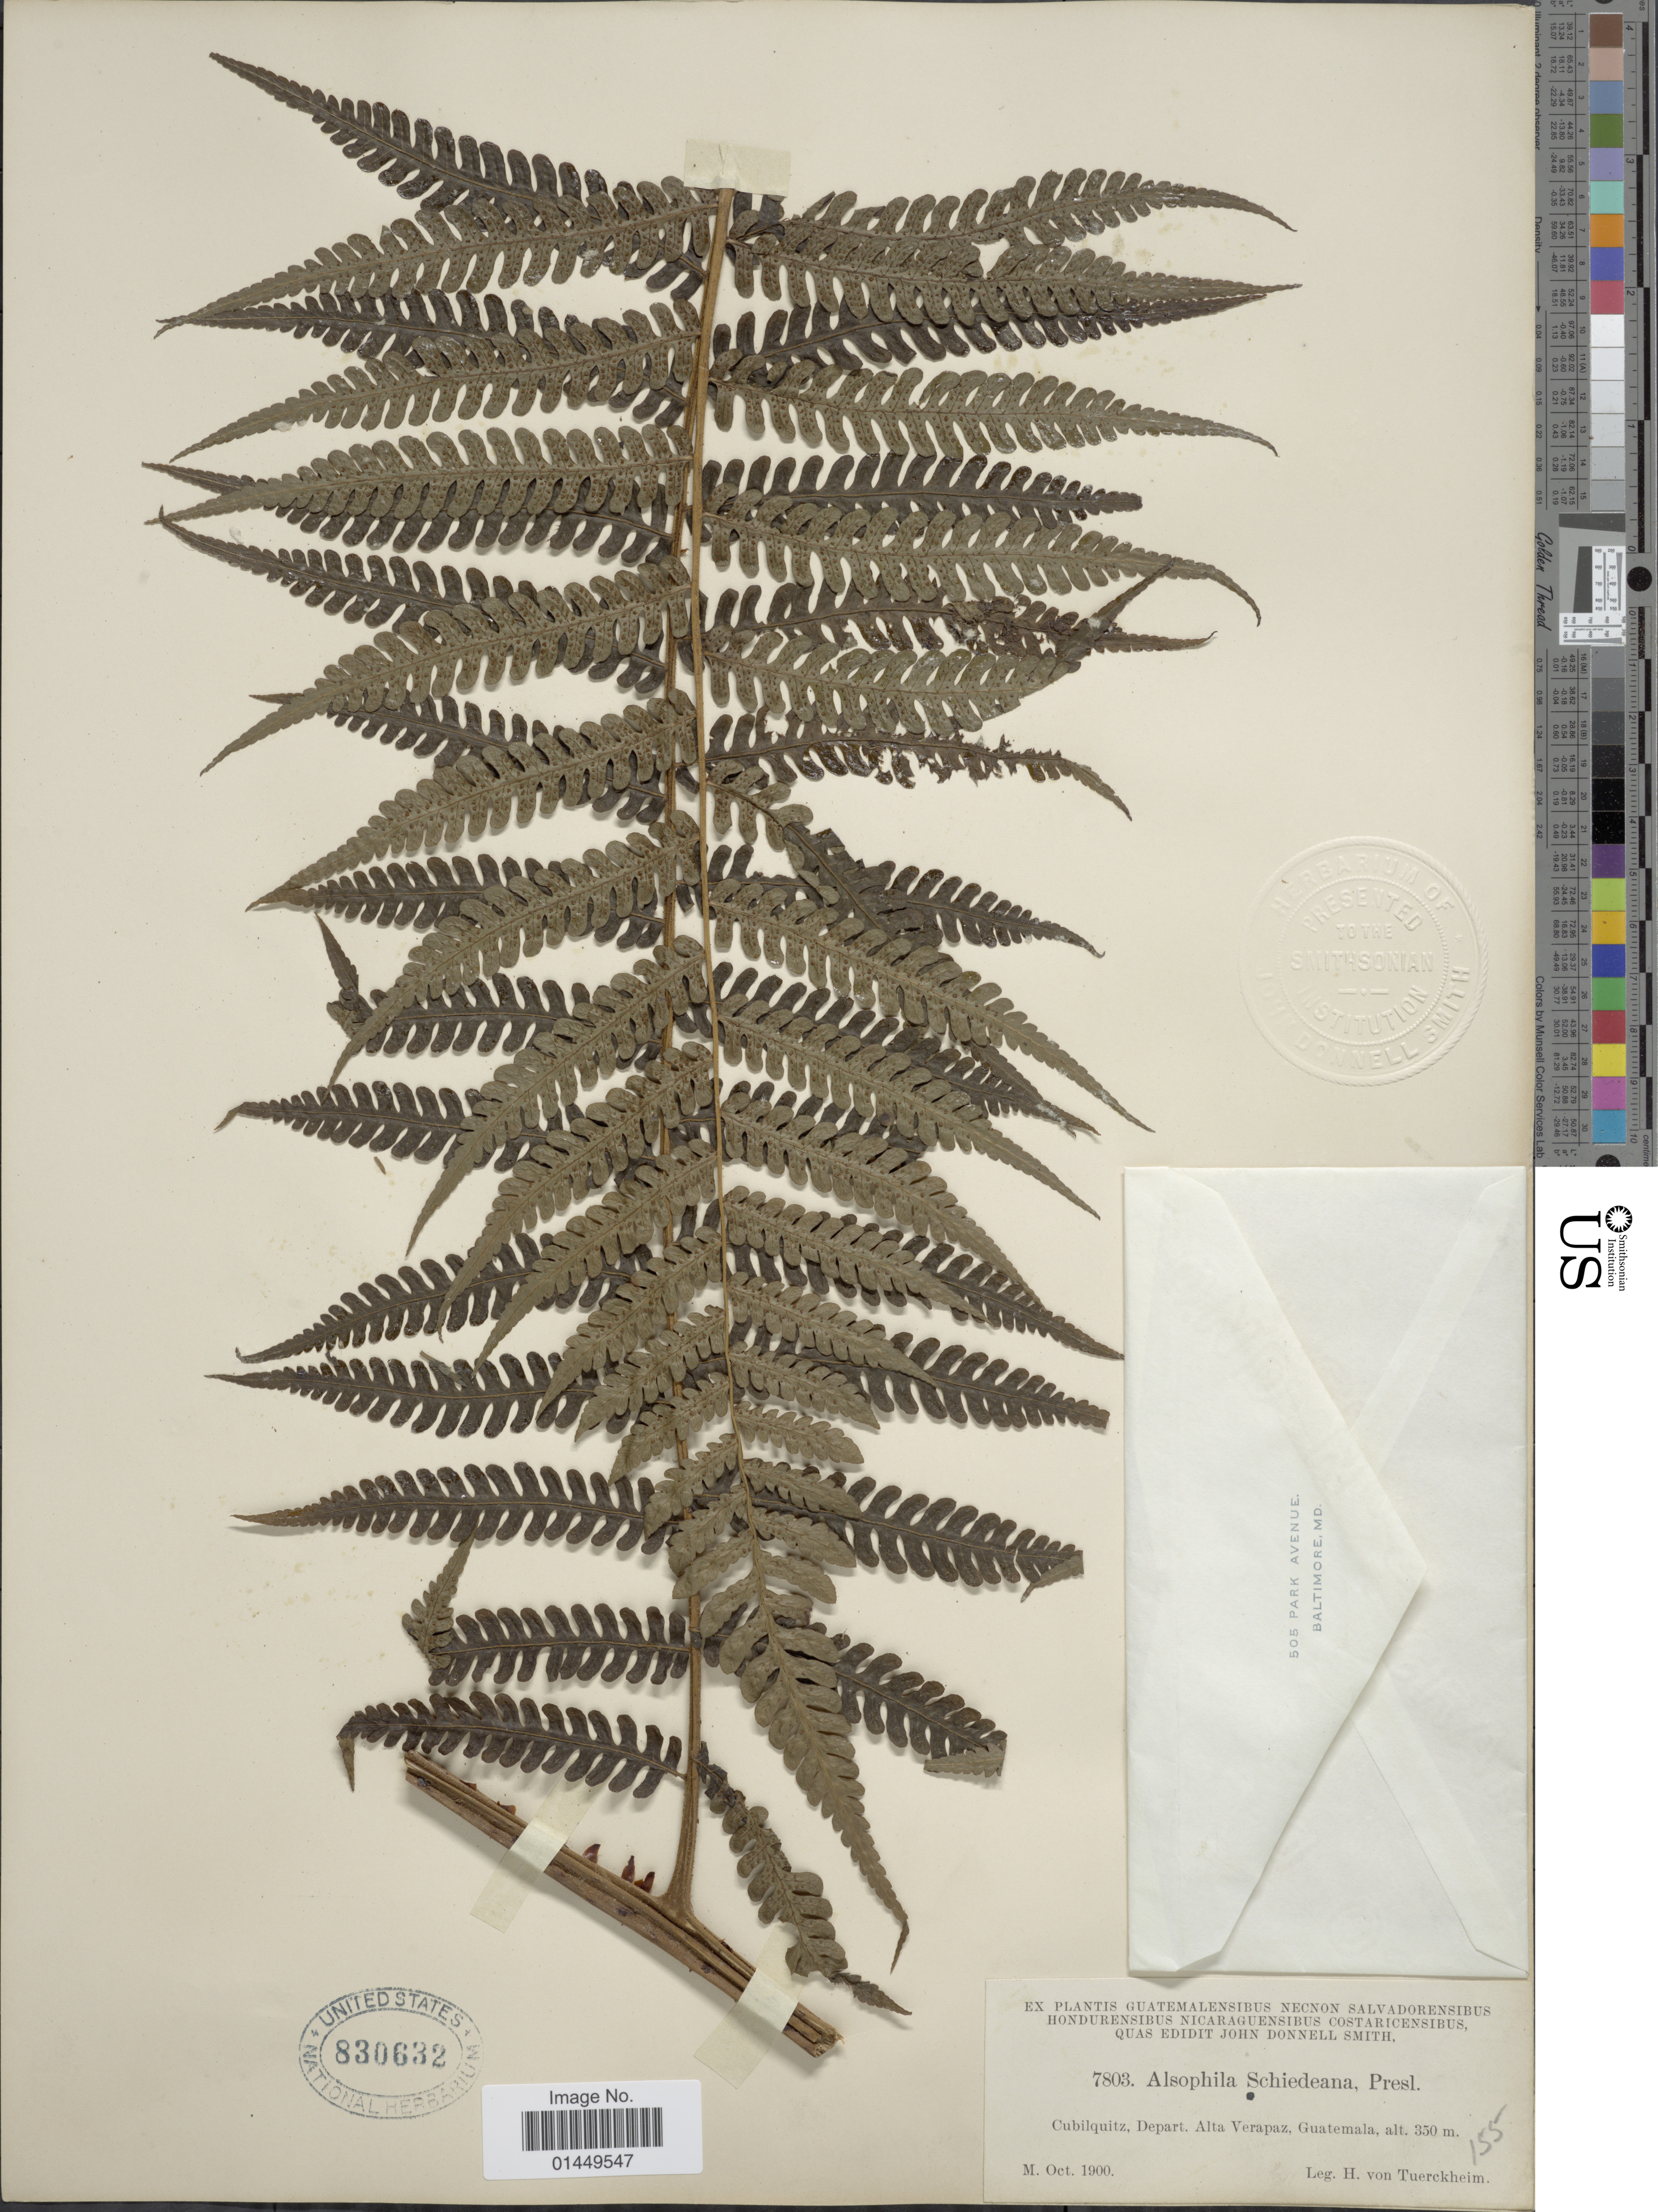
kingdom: Plantae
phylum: Tracheophyta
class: Polypodiopsida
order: Cyatheales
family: Cyatheaceae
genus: Cyathea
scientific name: Cyathea schiedeana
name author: (C. Presl) Domin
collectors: H. von Türckheim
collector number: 7803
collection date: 1900-10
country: Guatemala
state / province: Alta Verapaz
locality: Cubilquitz, Depart. Alta Verapaz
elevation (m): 350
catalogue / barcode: US 830632